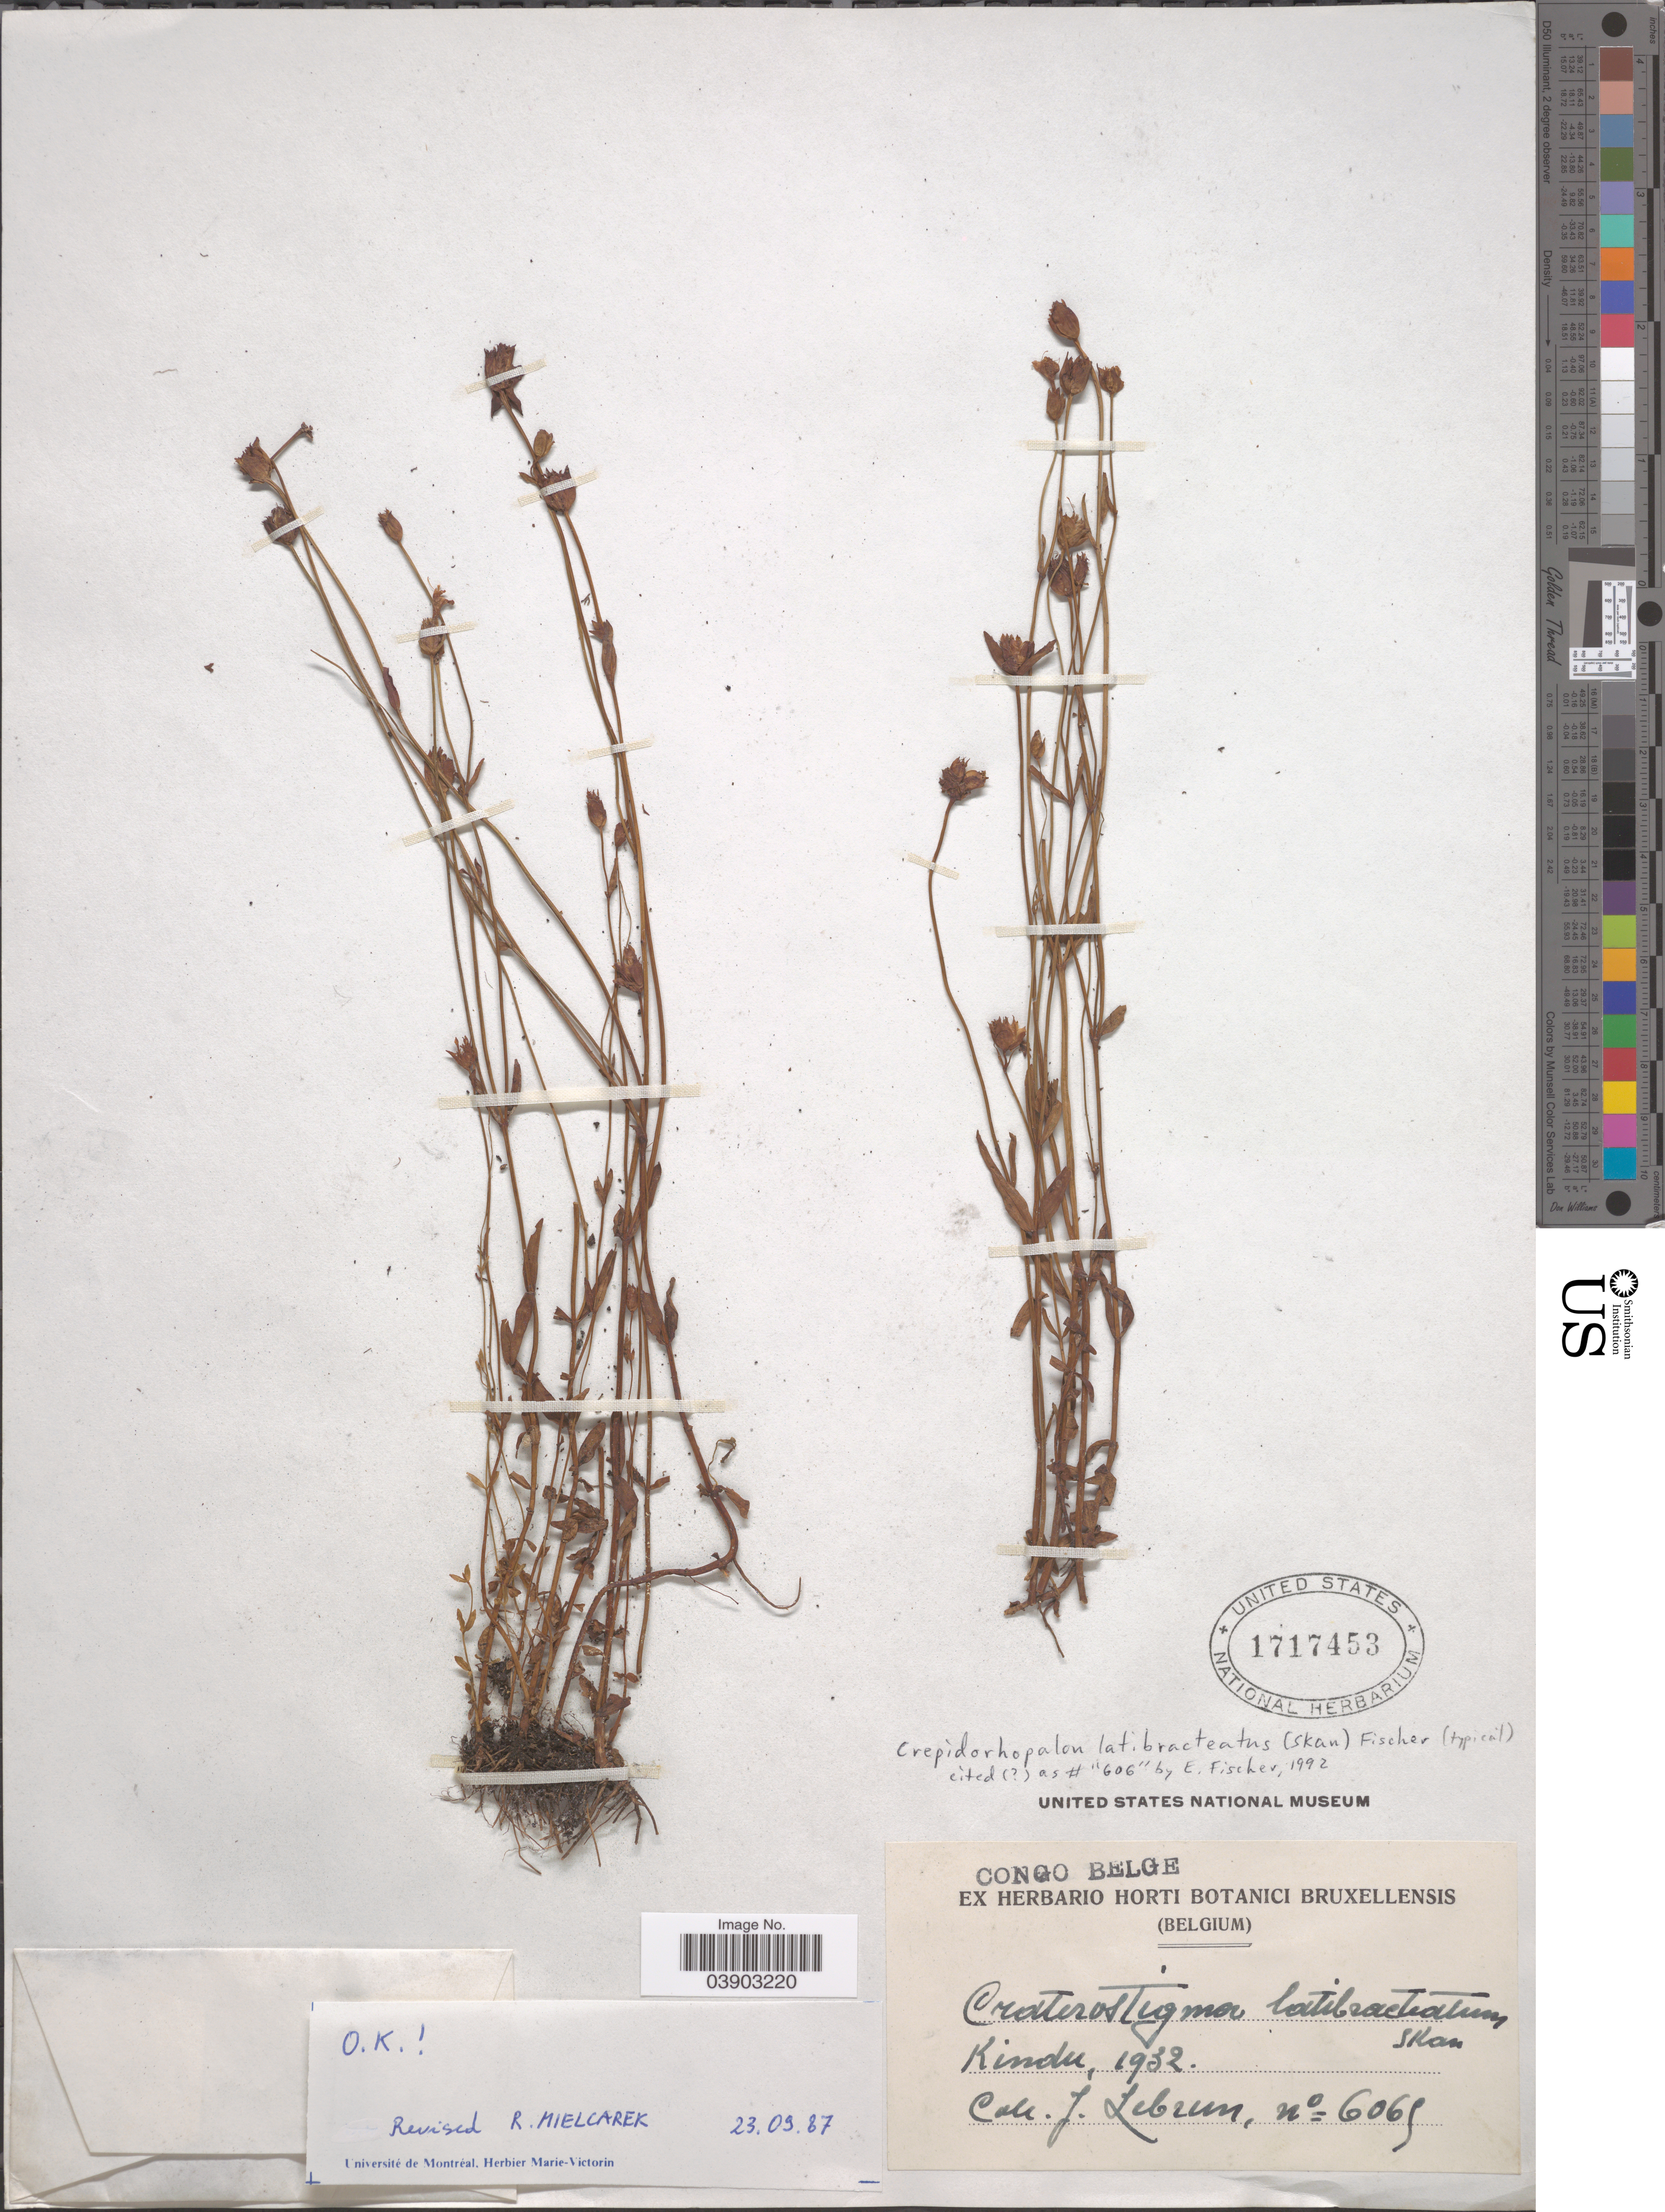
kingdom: Plantae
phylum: Tracheophyta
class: Magnoliopsida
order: Lamiales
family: Linderniaceae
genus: Crepidorhopalon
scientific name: Crepidorhopalon latibracteatus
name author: (Skan) Eb. Fisch.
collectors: J. A. Lebrun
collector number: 6069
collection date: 1932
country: Congo, Democratic Republic of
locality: Congo Belge. Kindu.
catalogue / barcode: US 1717453